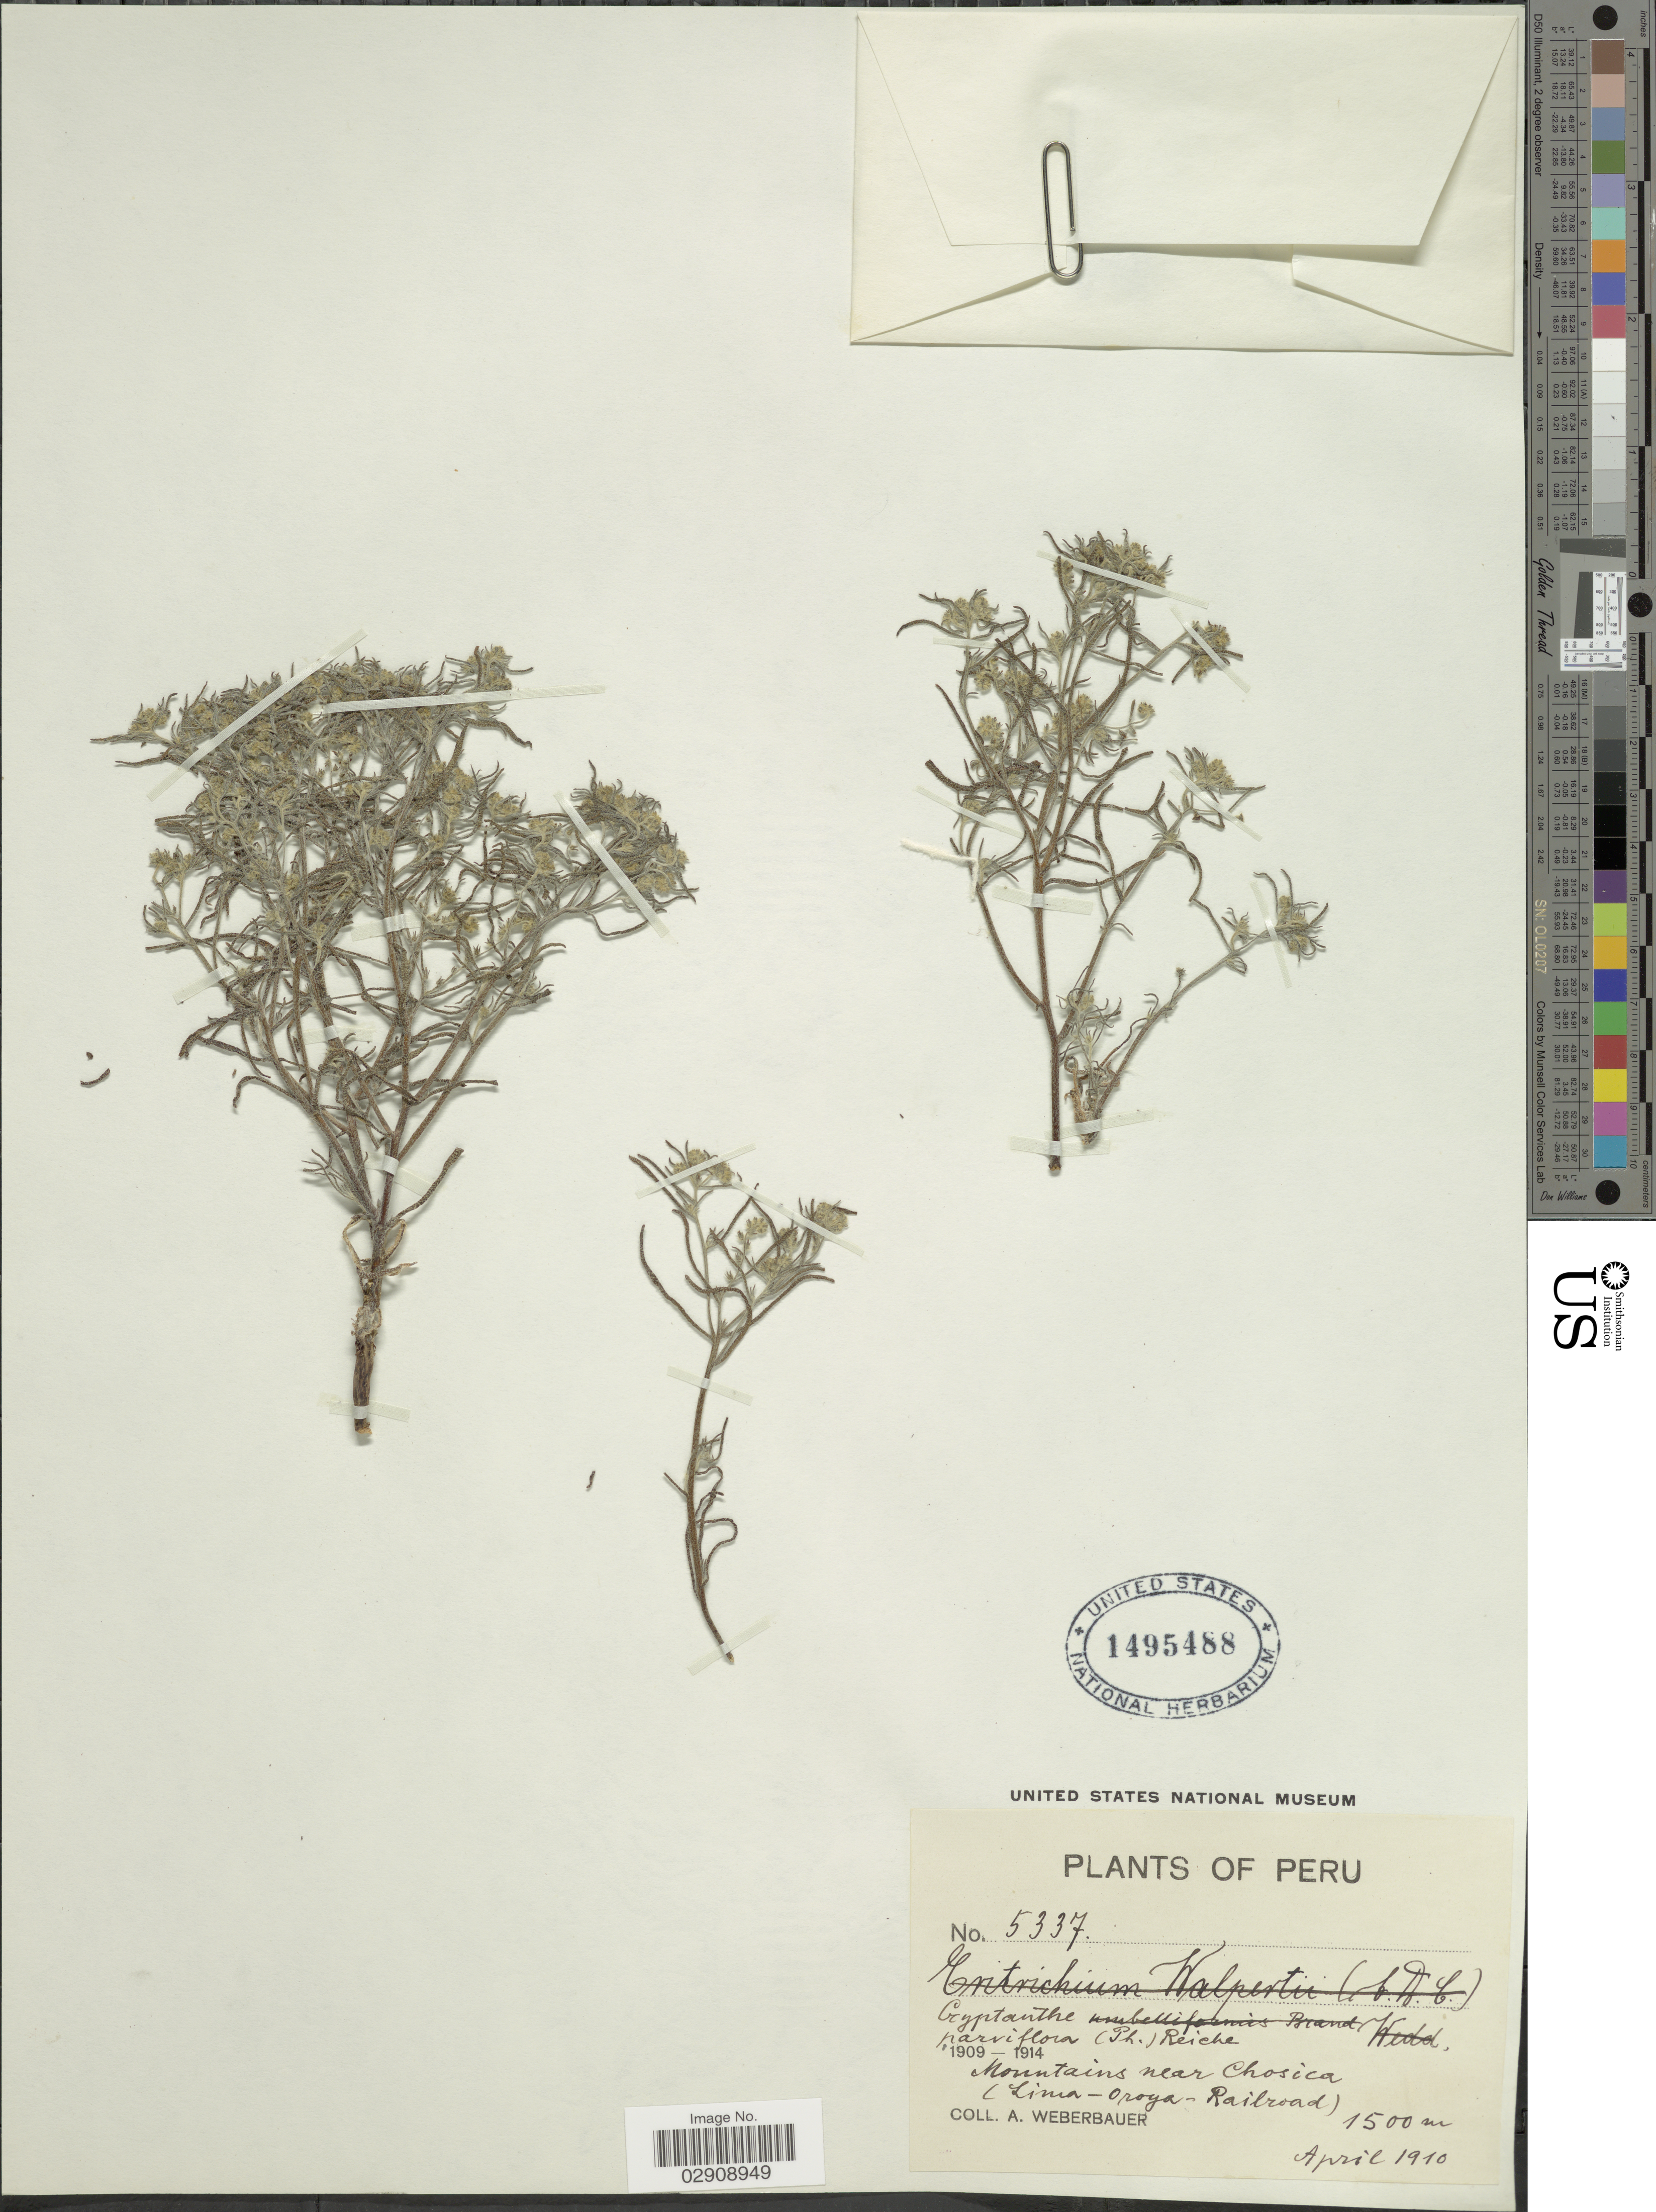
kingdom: Plantae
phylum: Tracheophyta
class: Magnoliopsida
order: Boraginales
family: Boraginaceae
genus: Johnstonella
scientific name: Johnstonella parviflora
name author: (Phil.) Hasenstab & M.G. Simpson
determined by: Moroni, Pablo, (SI), Instituto de Botanica Darwinion (ARGENTINA)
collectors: A. Weberbauer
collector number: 5337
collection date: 1910-04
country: Peru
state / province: Lima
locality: Mountains near Chosica (Lima - Oroya - Railroad). Peru.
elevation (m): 1500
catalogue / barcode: US 1495488